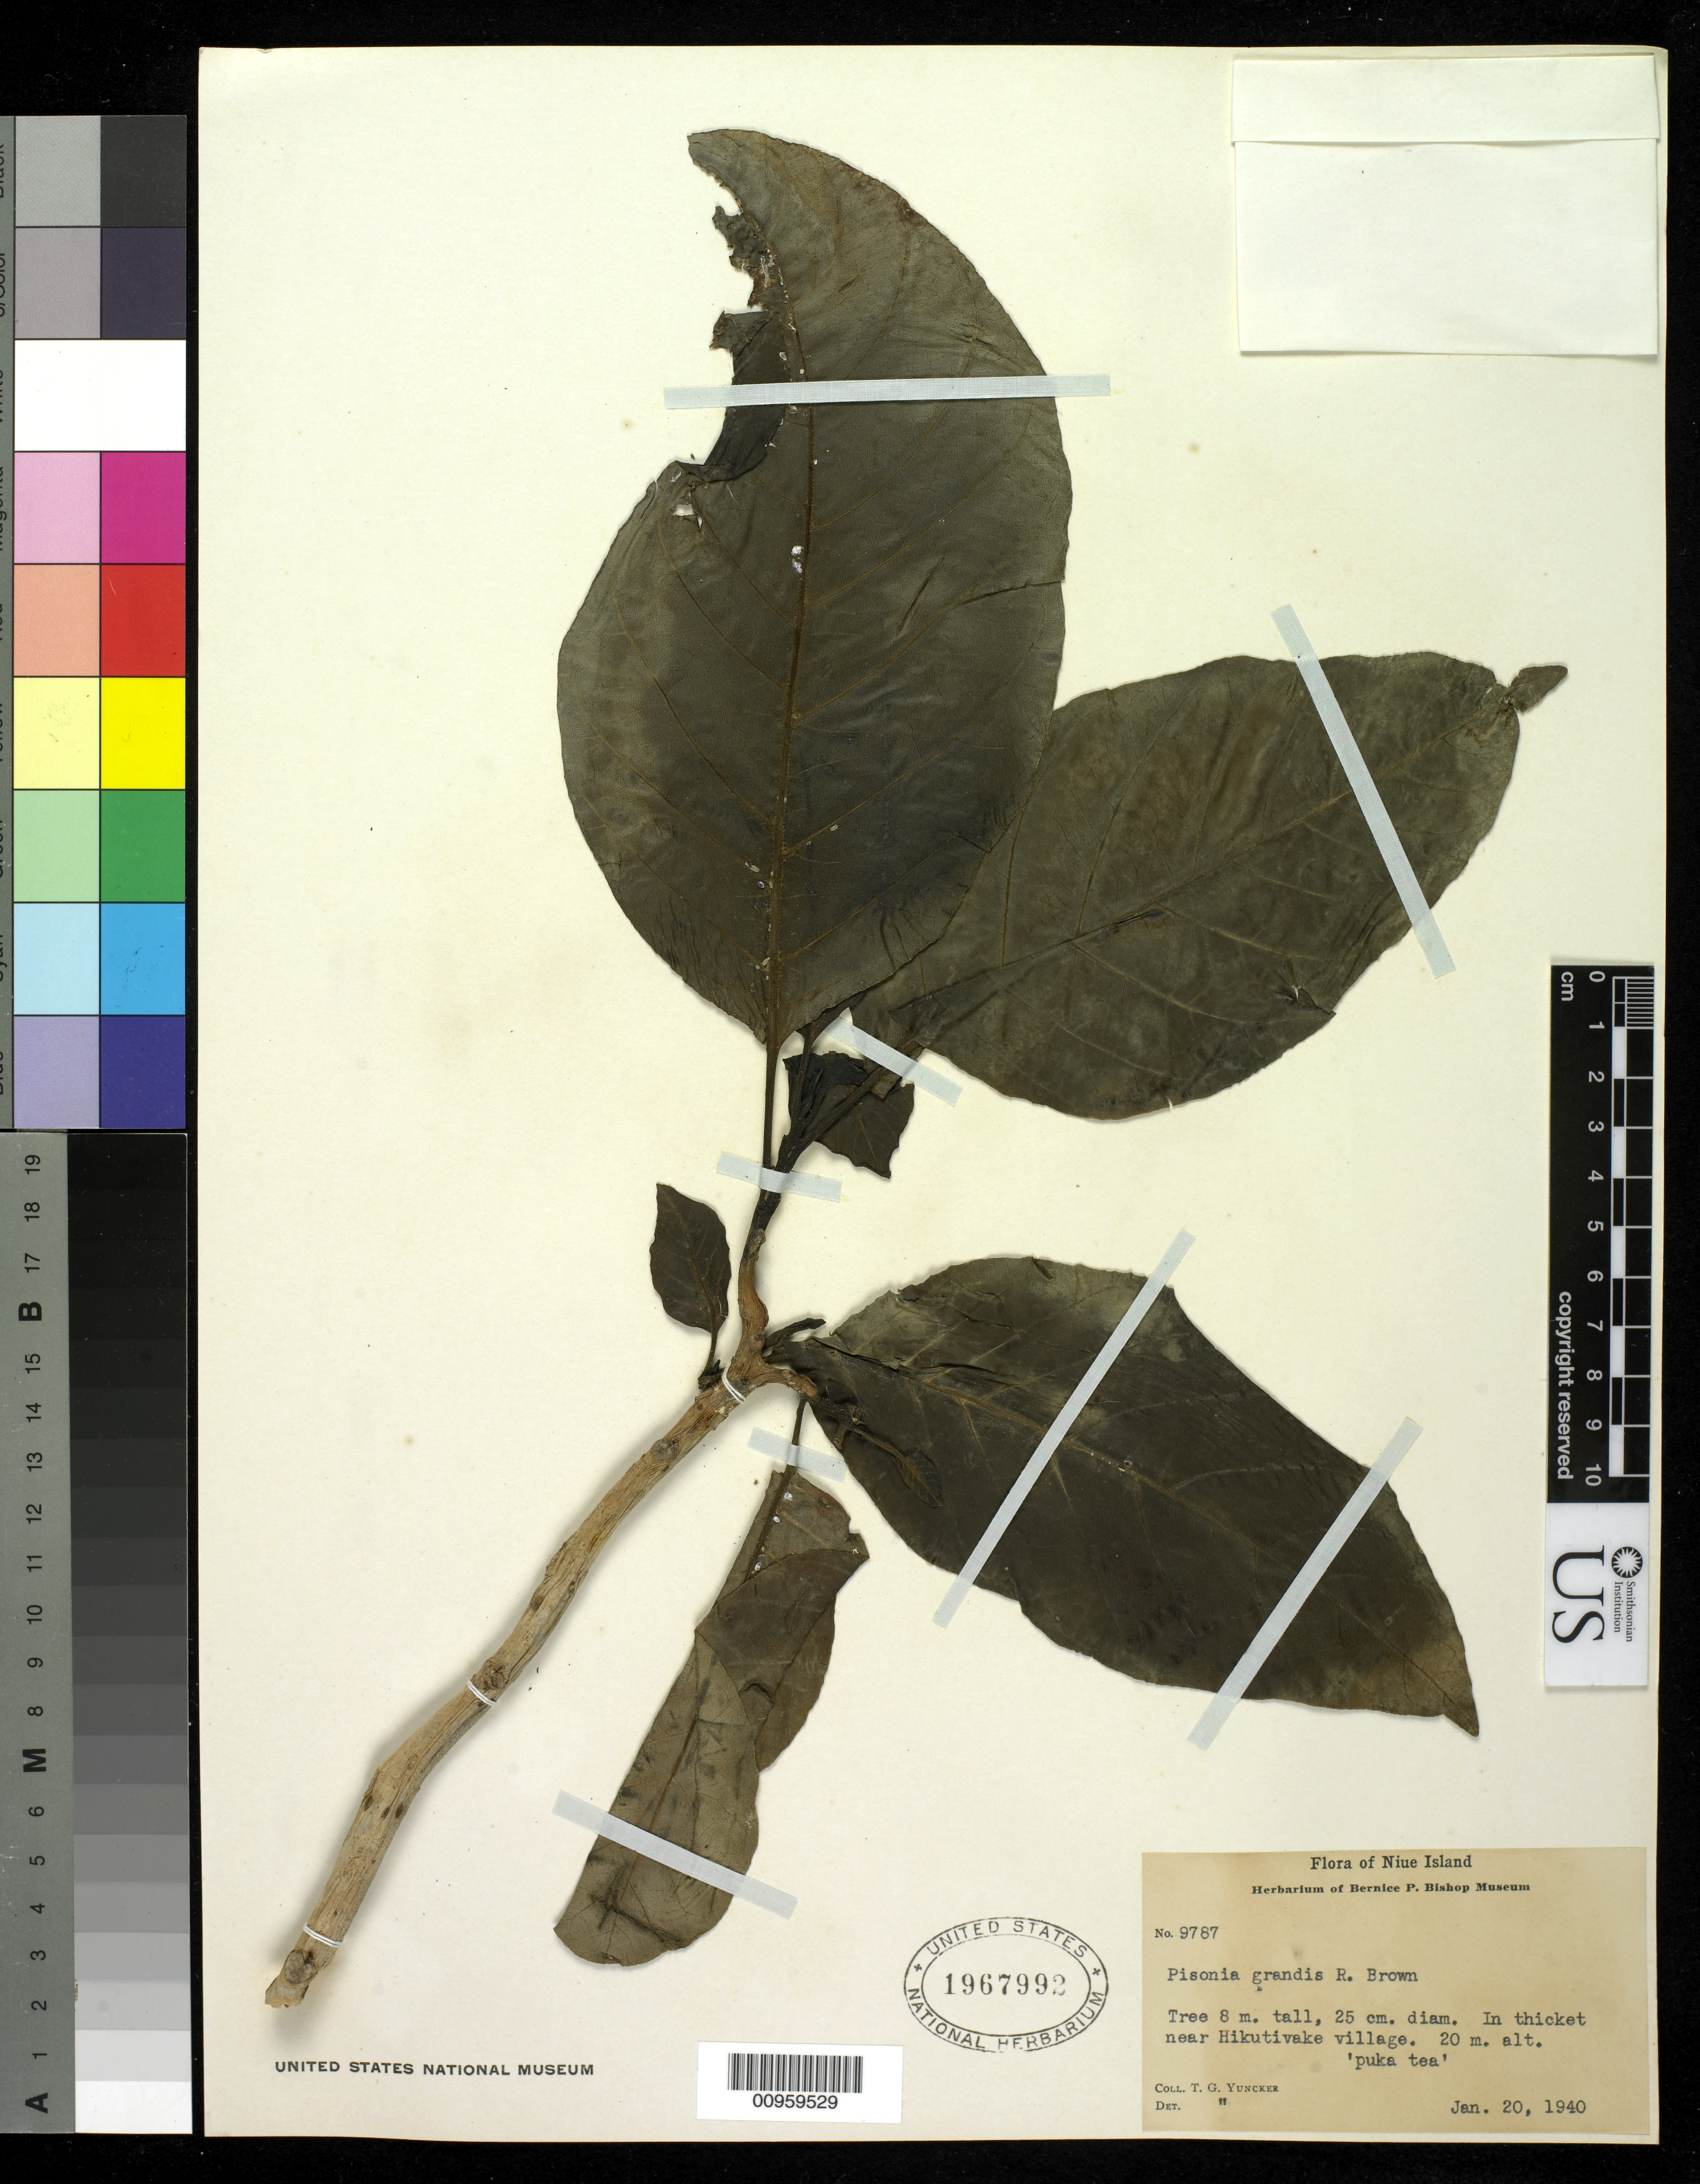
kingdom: Plantae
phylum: Tracheophyta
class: Magnoliopsida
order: Caryophyllales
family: Nyctaginaceae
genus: Pisonia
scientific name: Pisonia grandis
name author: R. Br.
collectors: T. G. Yuncker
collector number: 9787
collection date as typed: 20 Jan 1940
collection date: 1940-01-20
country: Niue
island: Niue I.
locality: Near Hikutivake village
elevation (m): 20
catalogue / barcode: US 1967992